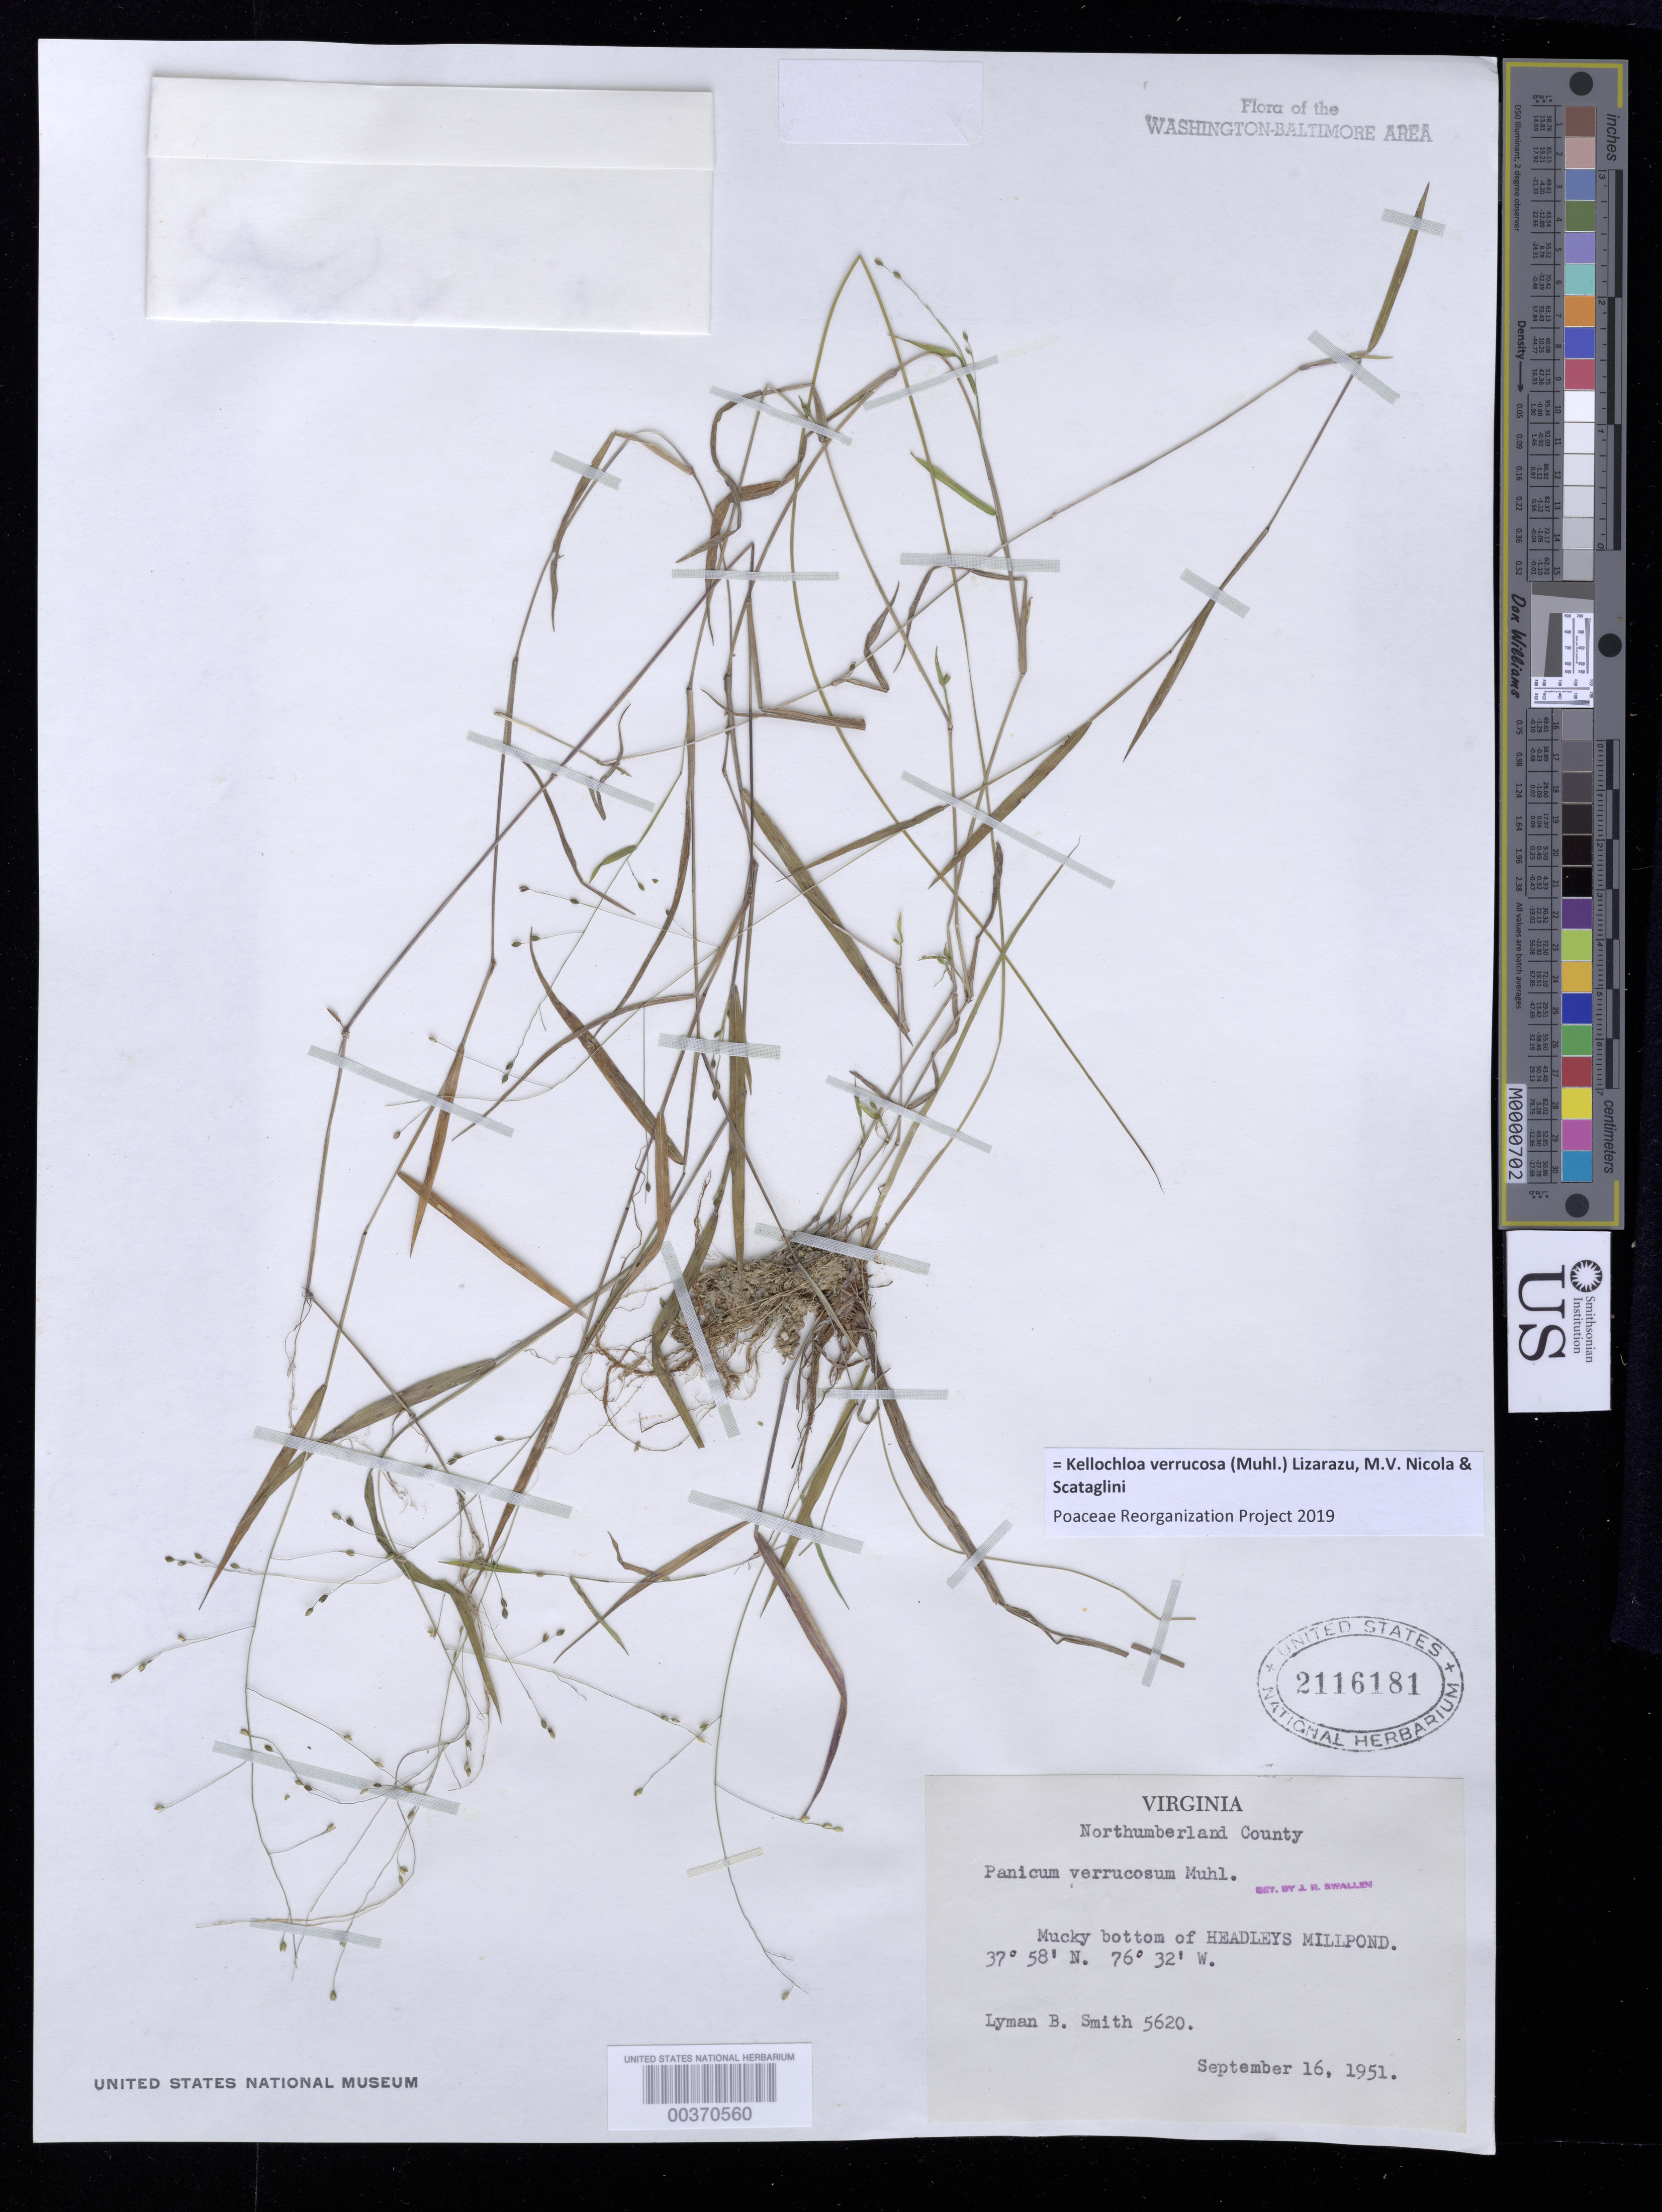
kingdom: Plantae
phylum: Tracheophyta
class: Liliopsida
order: Poales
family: Poaceae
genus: Panicum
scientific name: Panicum verrucosum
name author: Muhl.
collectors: L. Smith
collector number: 5620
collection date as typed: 16 Sep 1951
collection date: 1951-09-16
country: United States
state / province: Virginia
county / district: Northumberland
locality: Headleys Millpond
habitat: Mucky bottom of pond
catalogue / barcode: US 2116181